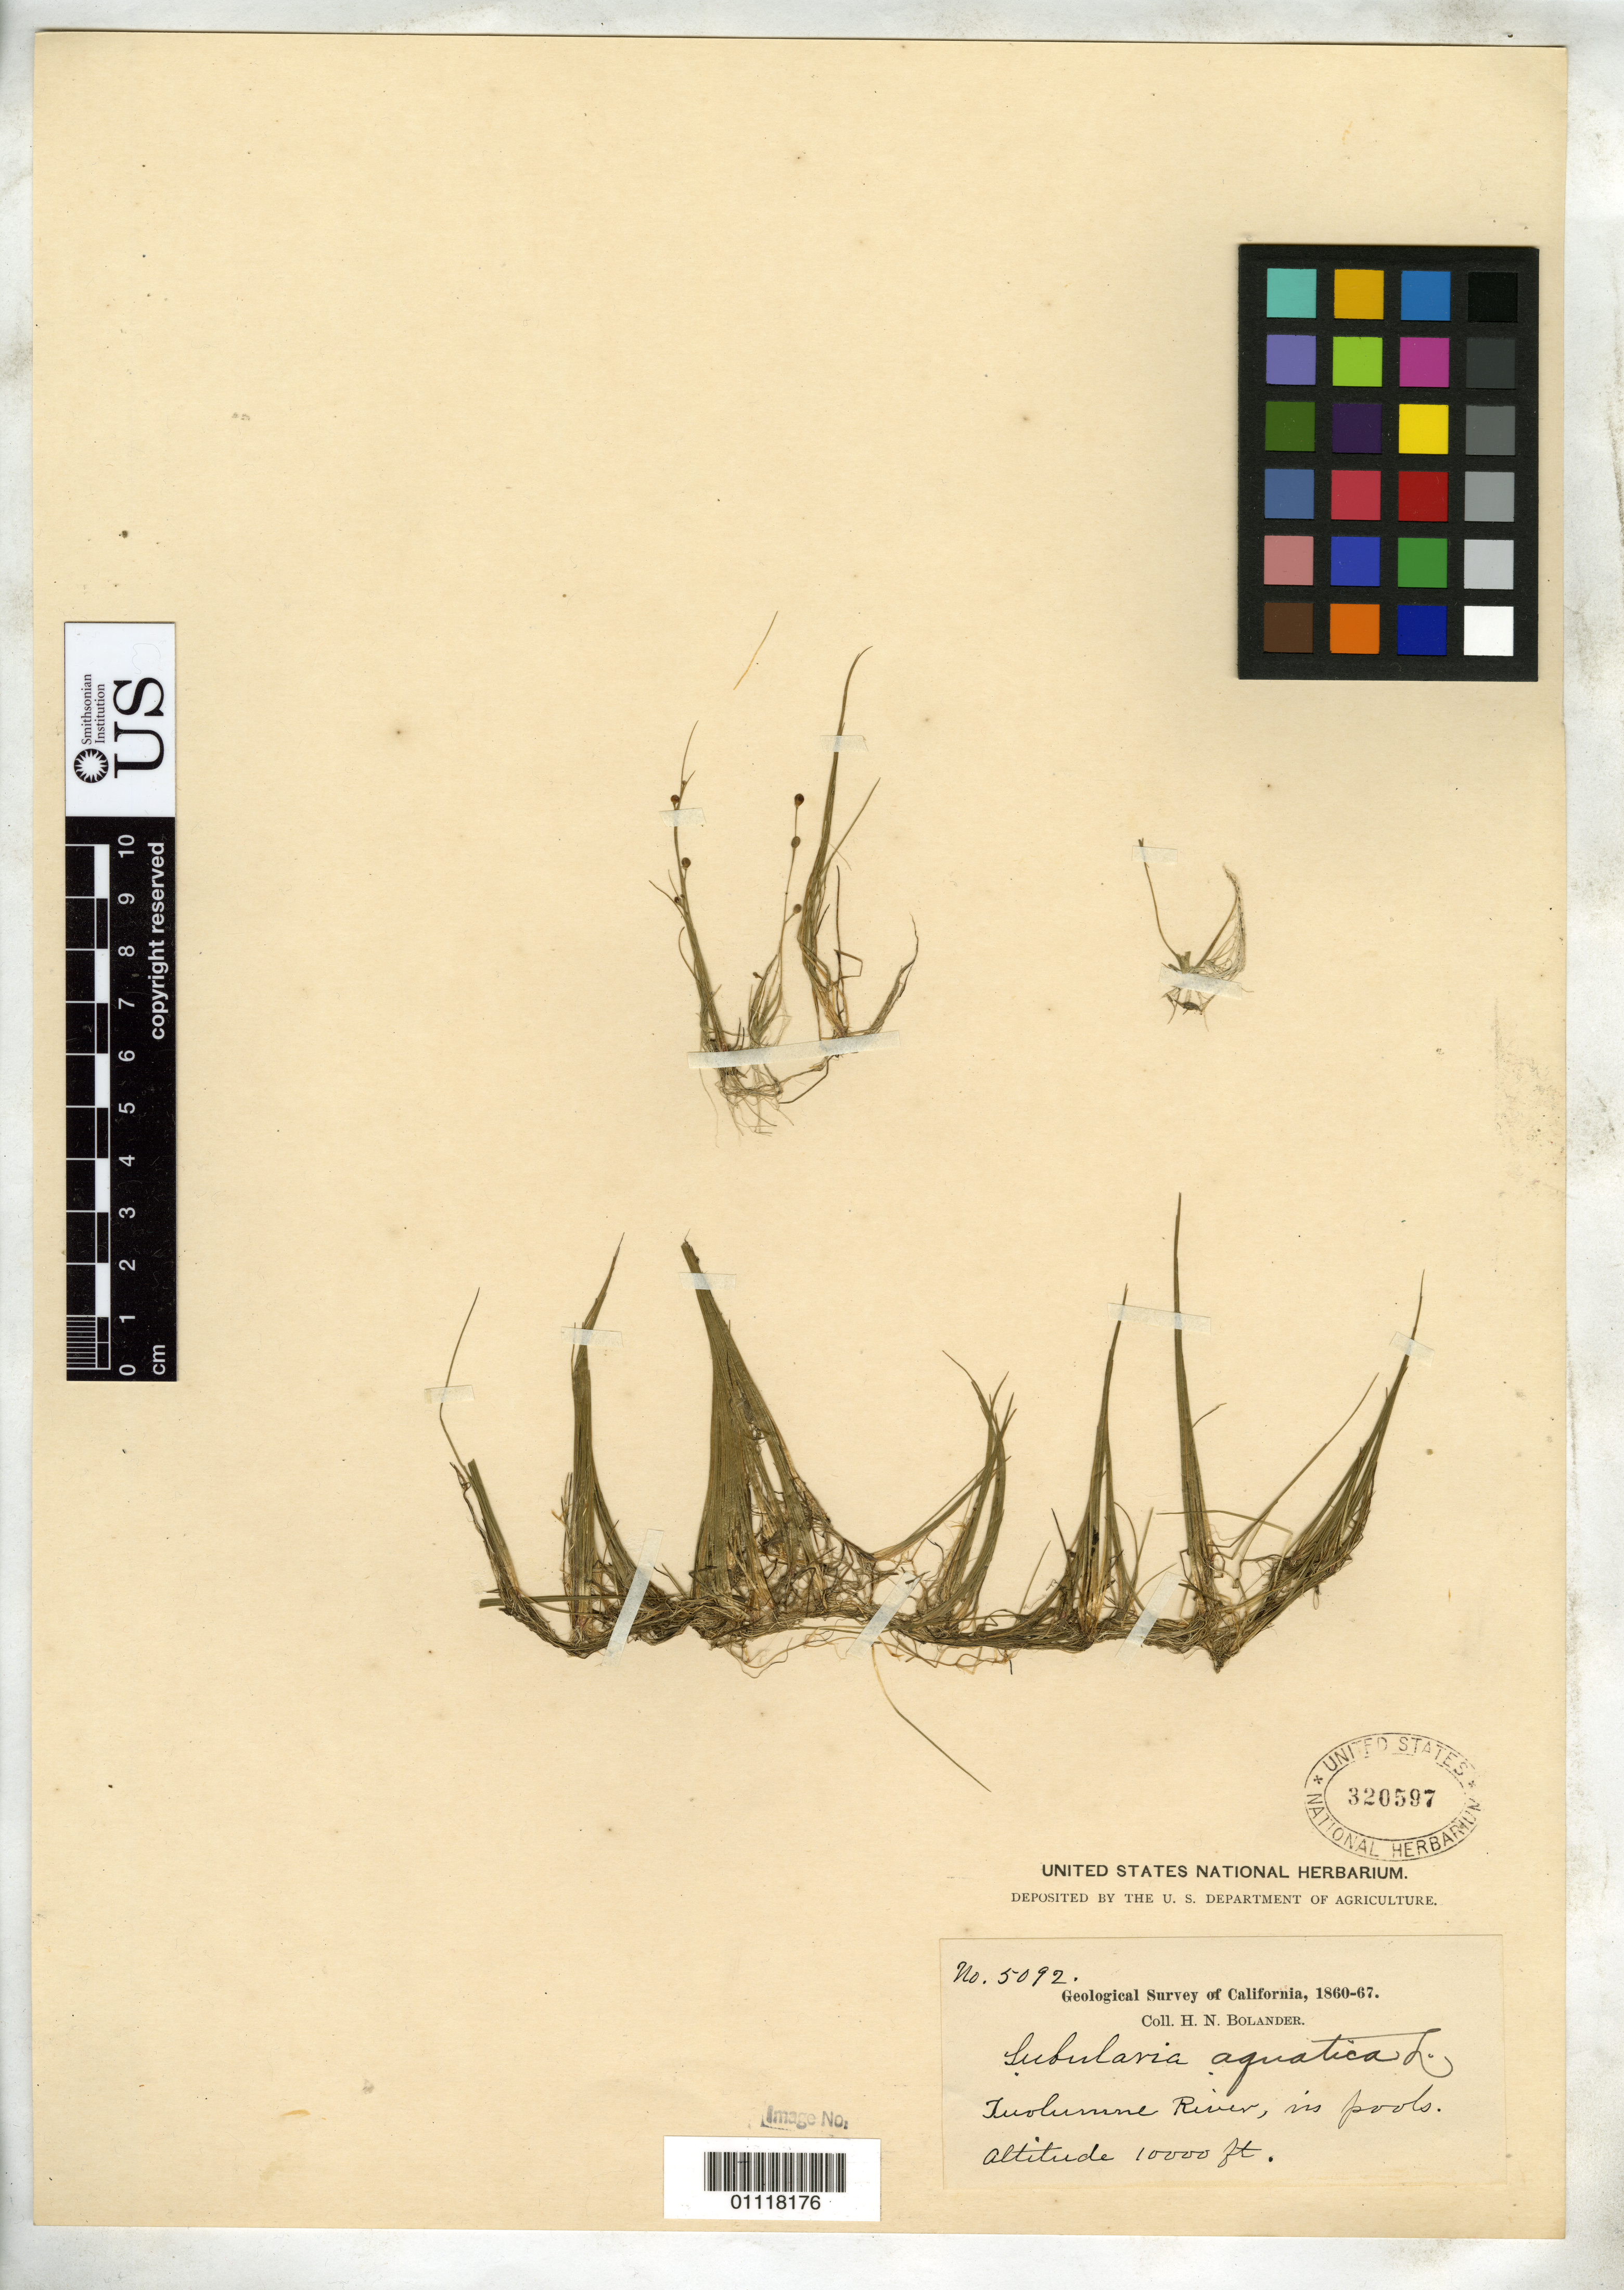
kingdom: Plantae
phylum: Tracheophyta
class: Magnoliopsida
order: Brassicales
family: Brassicaceae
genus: Subularia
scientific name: Subularia aquatica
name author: L.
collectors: H. Bolander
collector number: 5092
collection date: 1860/1867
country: United States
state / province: California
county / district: Tuolumne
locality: Tuolumne River.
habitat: In pools.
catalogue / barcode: US 320597